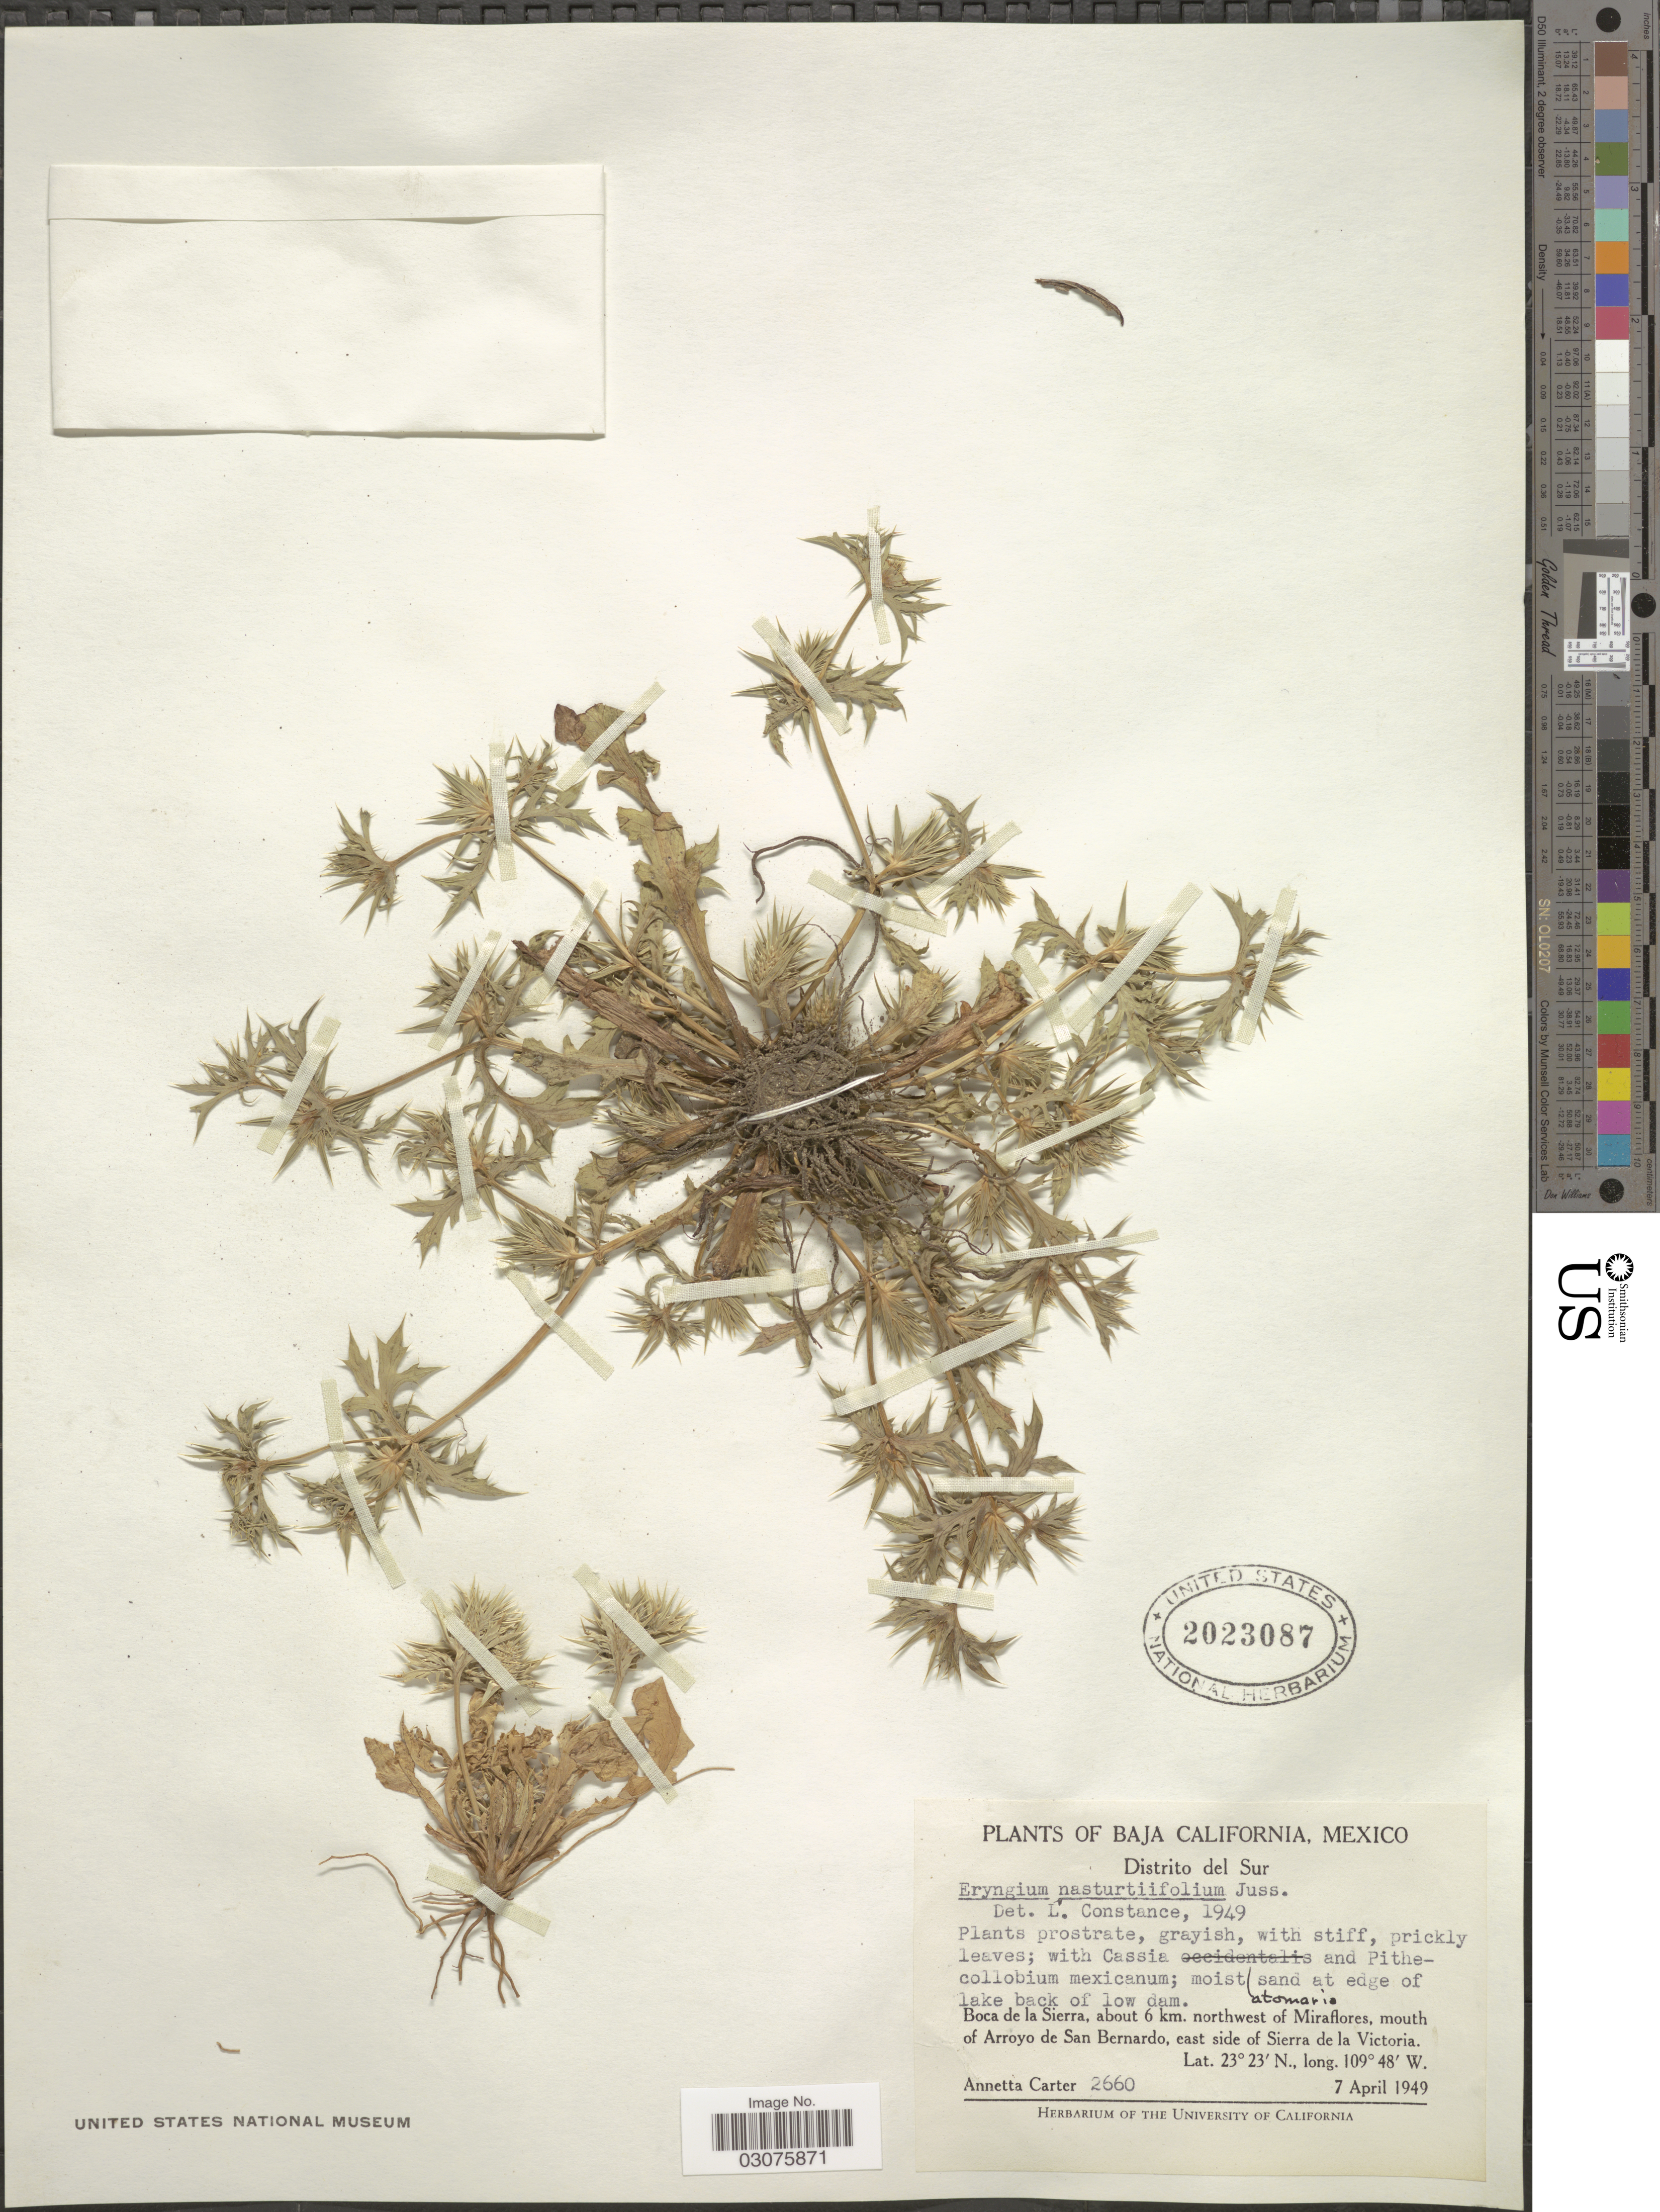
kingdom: Plantae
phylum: Tracheophyta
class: Magnoliopsida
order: Apiales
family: Apiaceae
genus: Eryngium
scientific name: Eryngium nasturtiifolium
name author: Juss. ex F. Delaroche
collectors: A. Carter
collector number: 2660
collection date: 1949-04-07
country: Mexico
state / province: Baja California Sur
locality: Distrito del Sur. Boca de la Sierra, about 6 km. northwest of Miraflores, mouth of Arroyo de San Bernardo, east side of Sierra de la Victoria.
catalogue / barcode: US 2023087